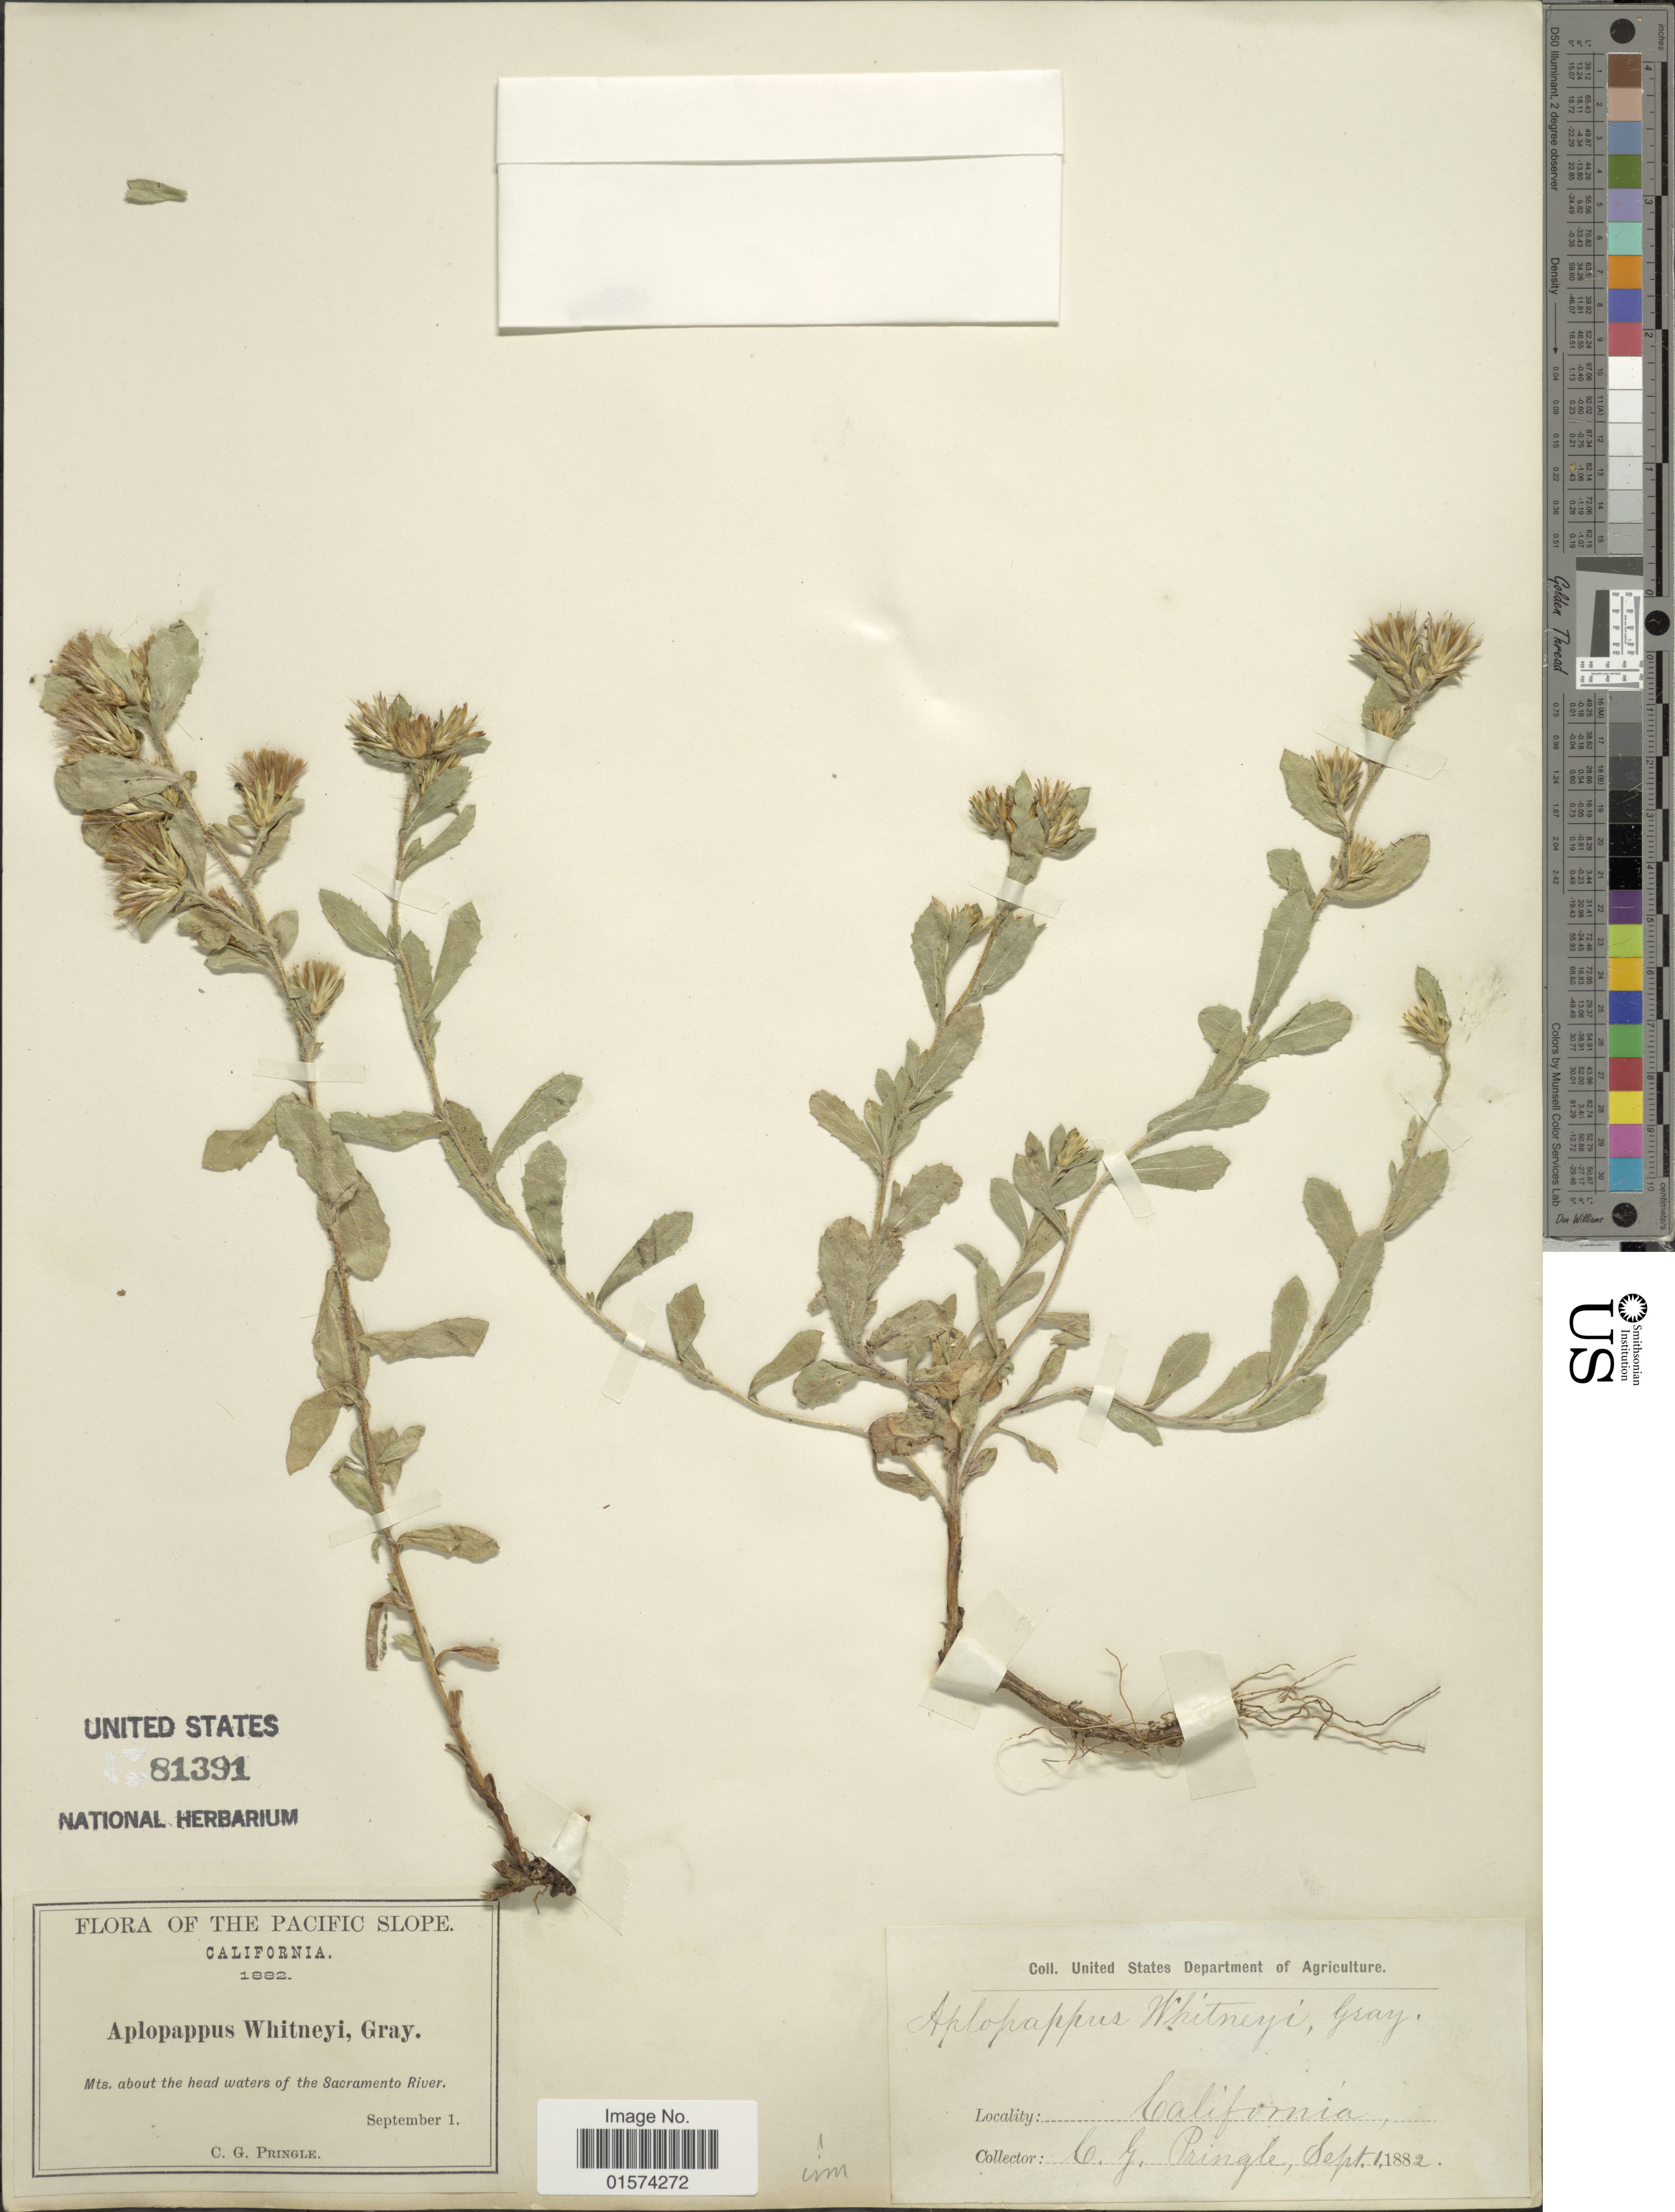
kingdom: Plantae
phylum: Tracheophyta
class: Magnoliopsida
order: Asterales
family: Asteraceae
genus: Hazardia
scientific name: Hazardia whitneyi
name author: (A. Gray) Greene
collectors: C. G. Pringle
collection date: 1882-09-01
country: United States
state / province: California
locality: Pacific Slope, Mts. about the head waters of the Sacramento River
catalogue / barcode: US 81391